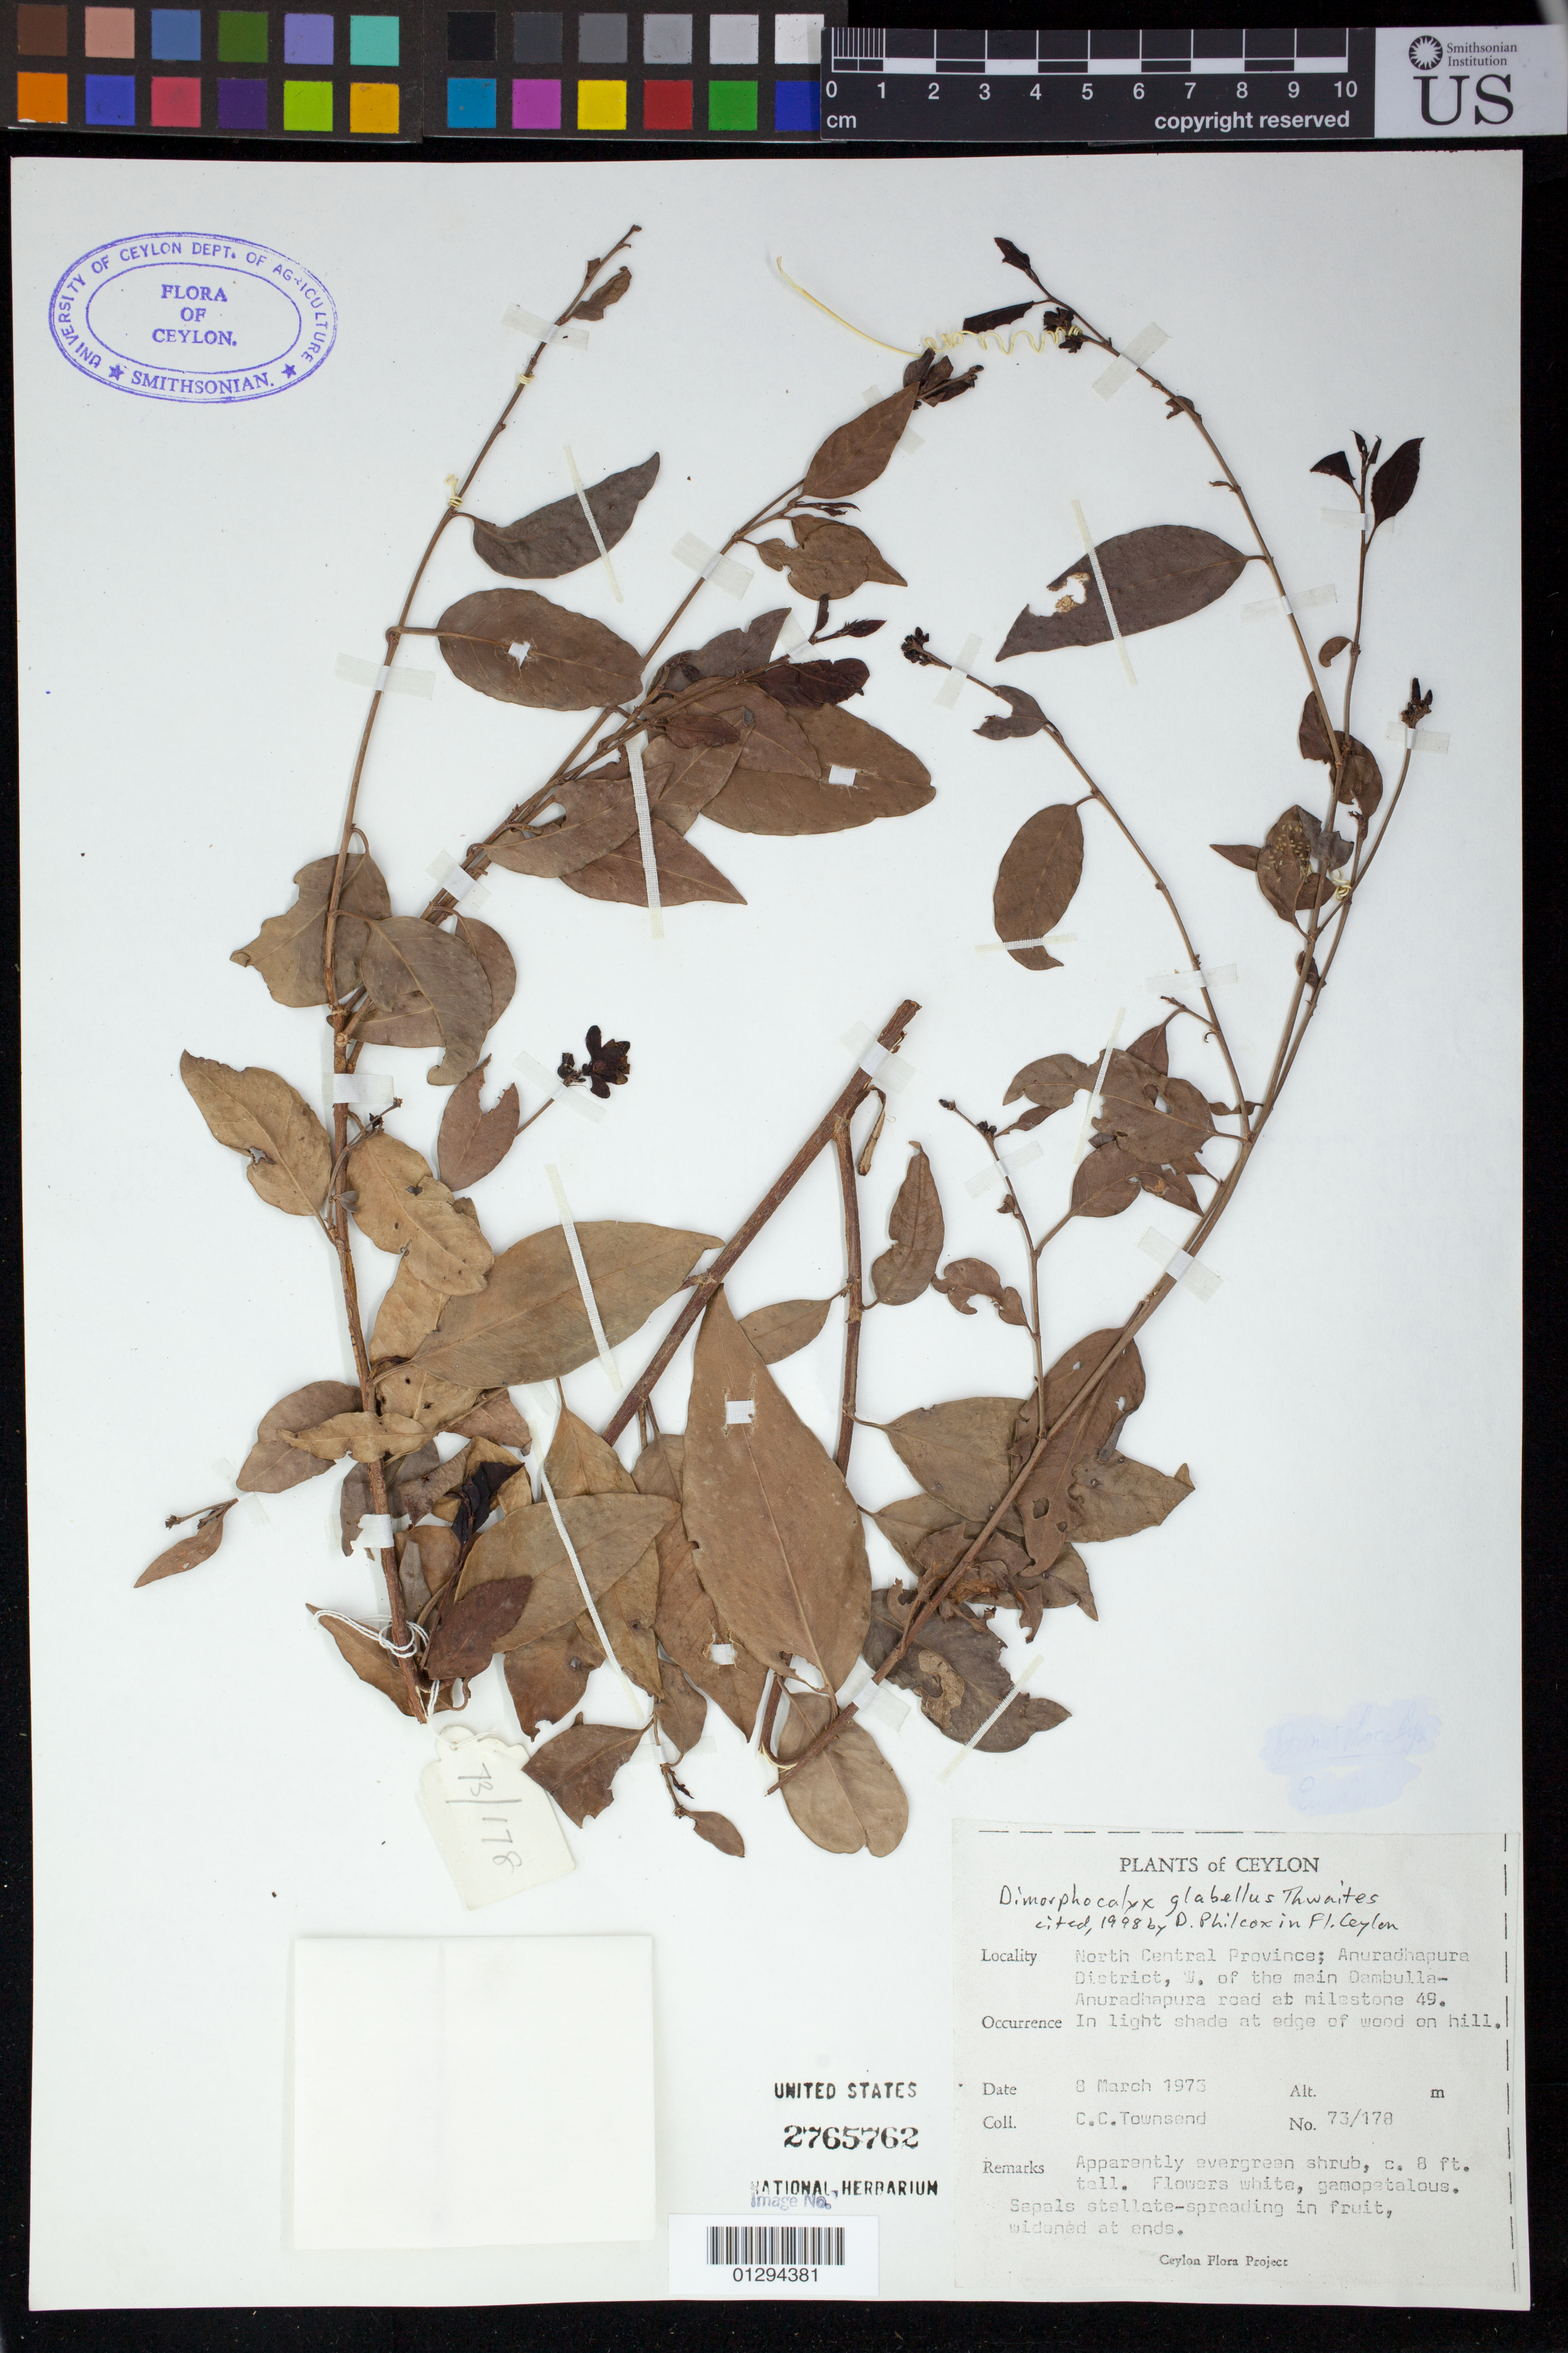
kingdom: Plantae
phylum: Tracheophyta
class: Magnoliopsida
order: Malpighiales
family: Euphorbiaceae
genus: Dimorphocalyx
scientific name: Dimorphocalyx glabellus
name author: Thwaites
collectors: C. C. Townsend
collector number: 73/178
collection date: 1973-03-08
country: Sri Lanka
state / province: North Central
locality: Anuradhapura District, W. of the main Dambulla-Anuradhapura road at milestone 49.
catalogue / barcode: US 2765762